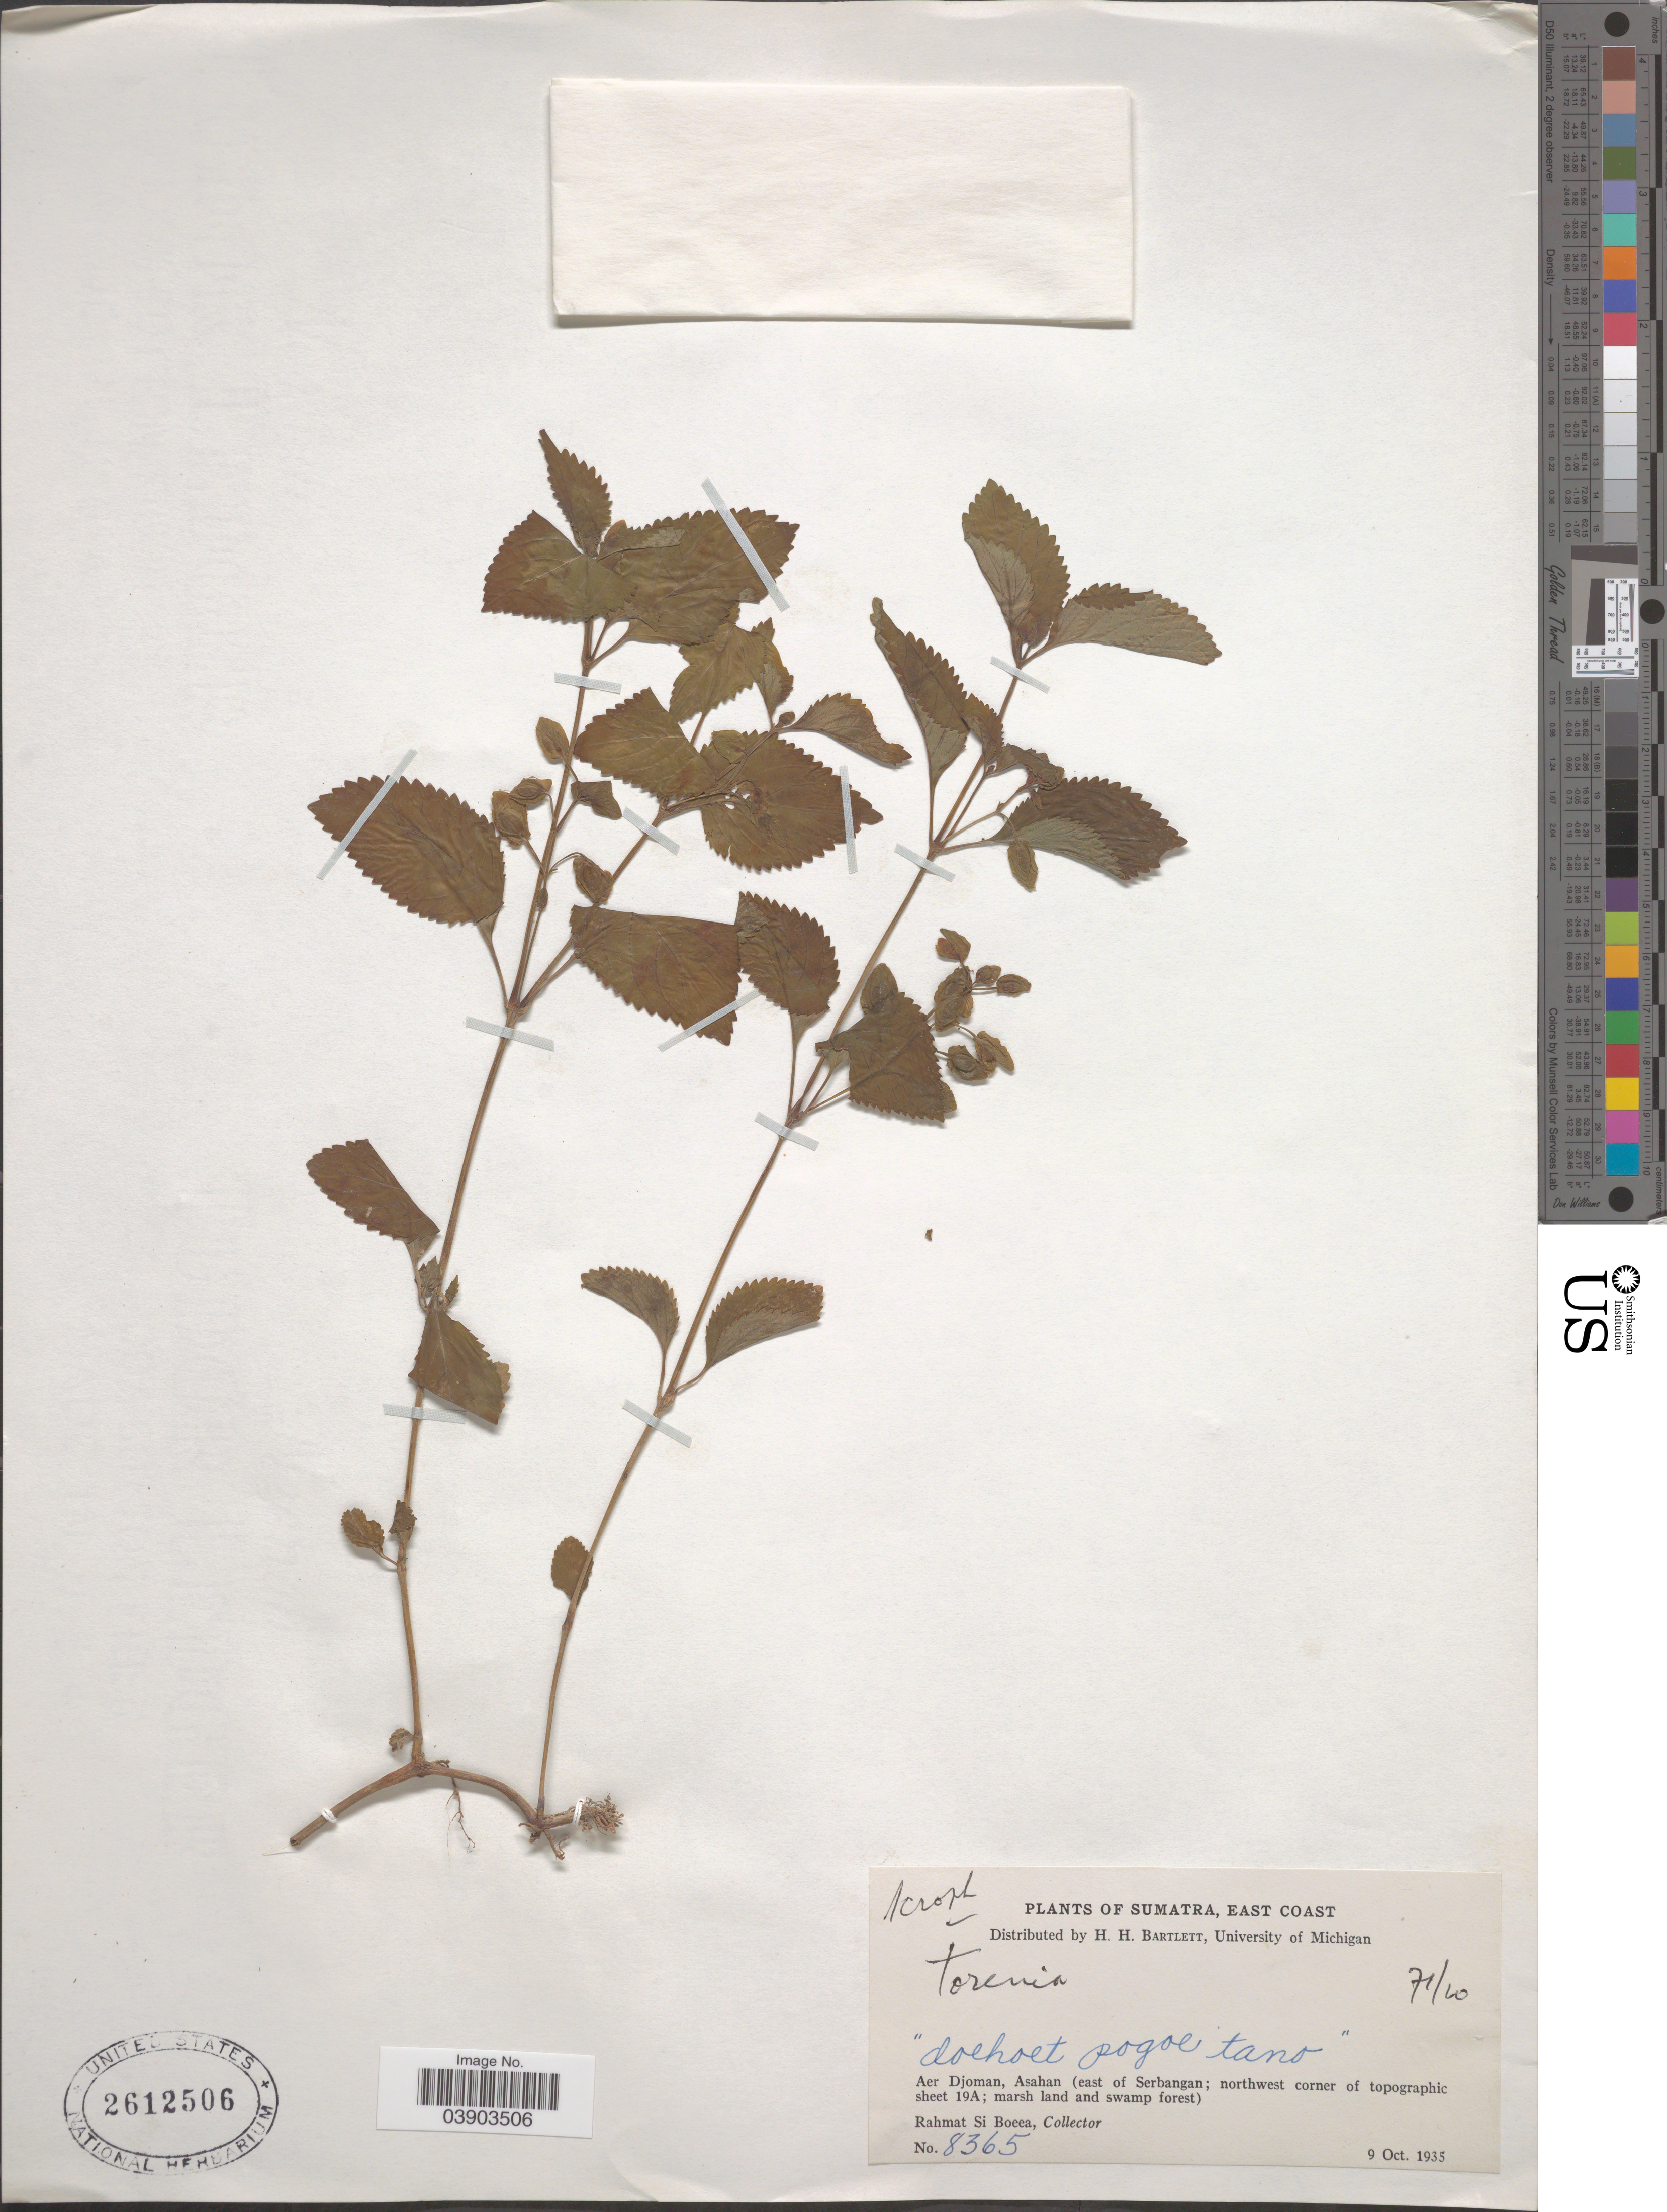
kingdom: Plantae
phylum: Tracheophyta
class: Magnoliopsida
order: Lamiales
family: Linderniaceae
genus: Torenia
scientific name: Torenia sp.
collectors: Rahmat Si Boeea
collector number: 8365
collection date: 1935-10-09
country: Indonesia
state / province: Sumatra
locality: East Coast. Aer Djoman, Asahan (east of Serbangan; northwest corner of topographic sheet 19A).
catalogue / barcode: US 2612506